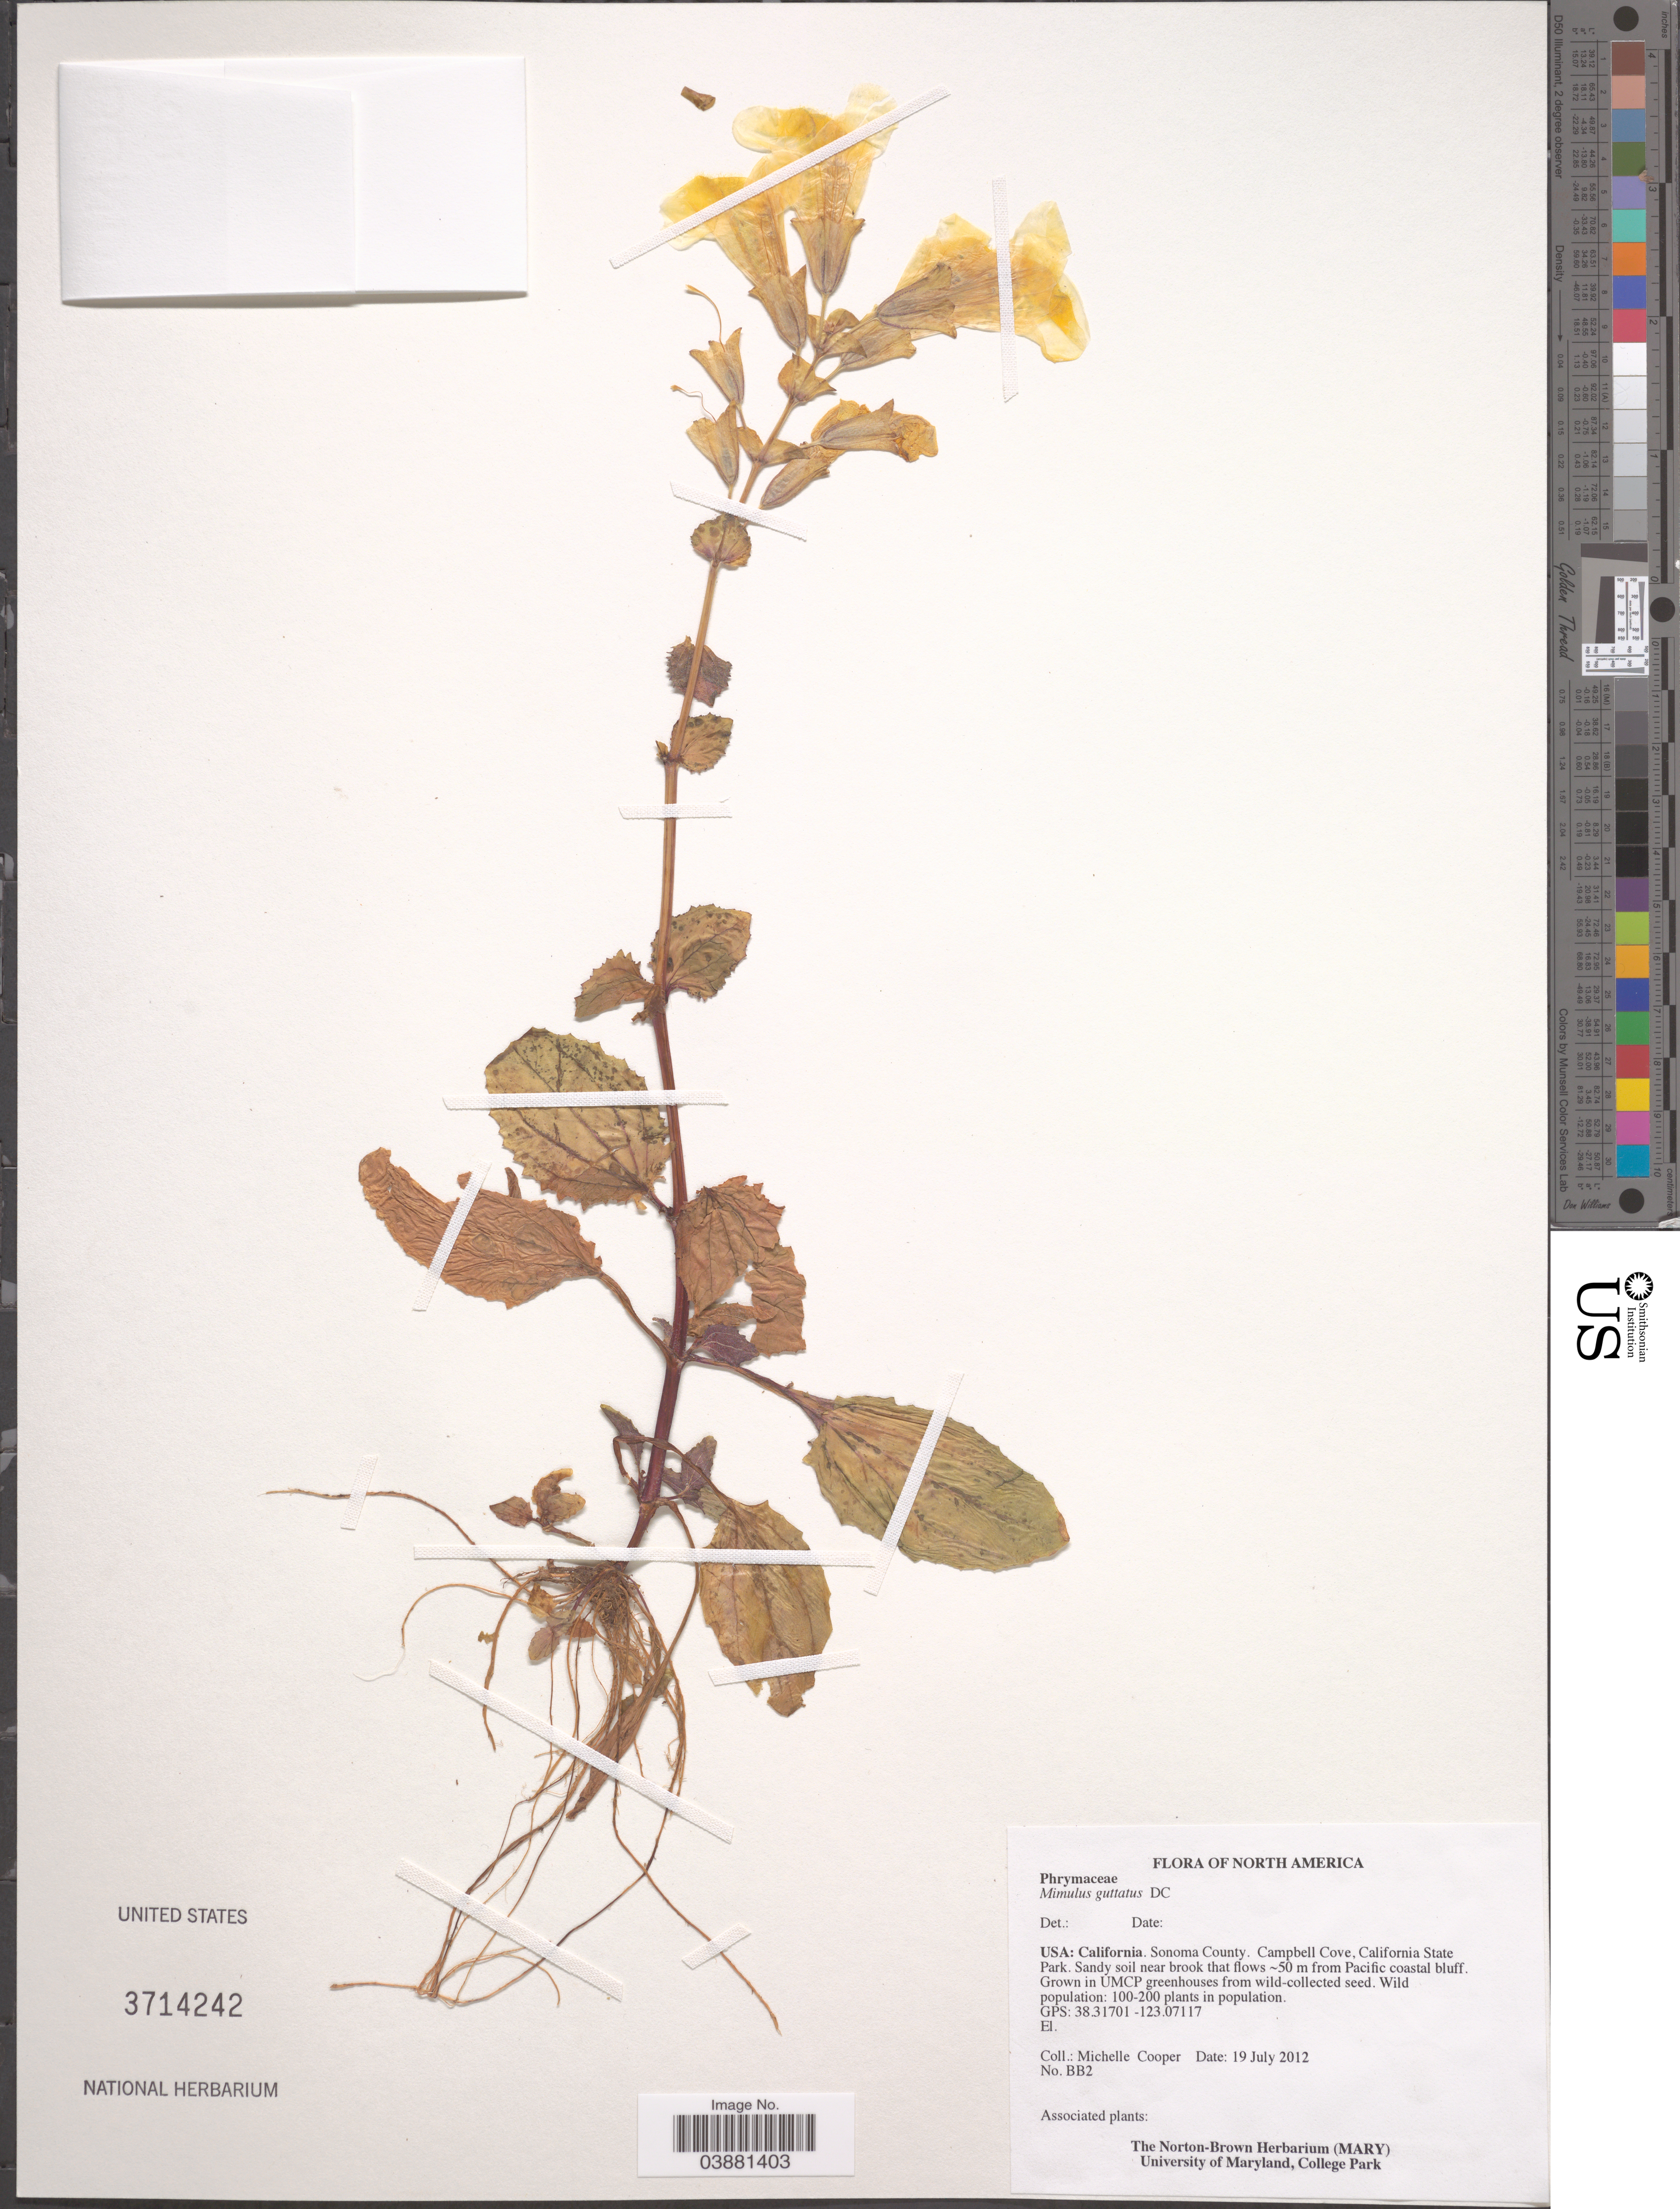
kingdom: Plantae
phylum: Tracheophyta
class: Magnoliopsida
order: Lamiales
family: Phrymaceae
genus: Mimulus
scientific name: Mimulus guttatus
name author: DC.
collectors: M. Cooper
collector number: BB2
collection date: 2012-07-19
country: United States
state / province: California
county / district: Sonoma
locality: Sonoma County. Campbell Cove, California State Park. 50 m from Pacific coastal bluff. GPS: 38.31701 - 123.07117.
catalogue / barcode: US 3714242